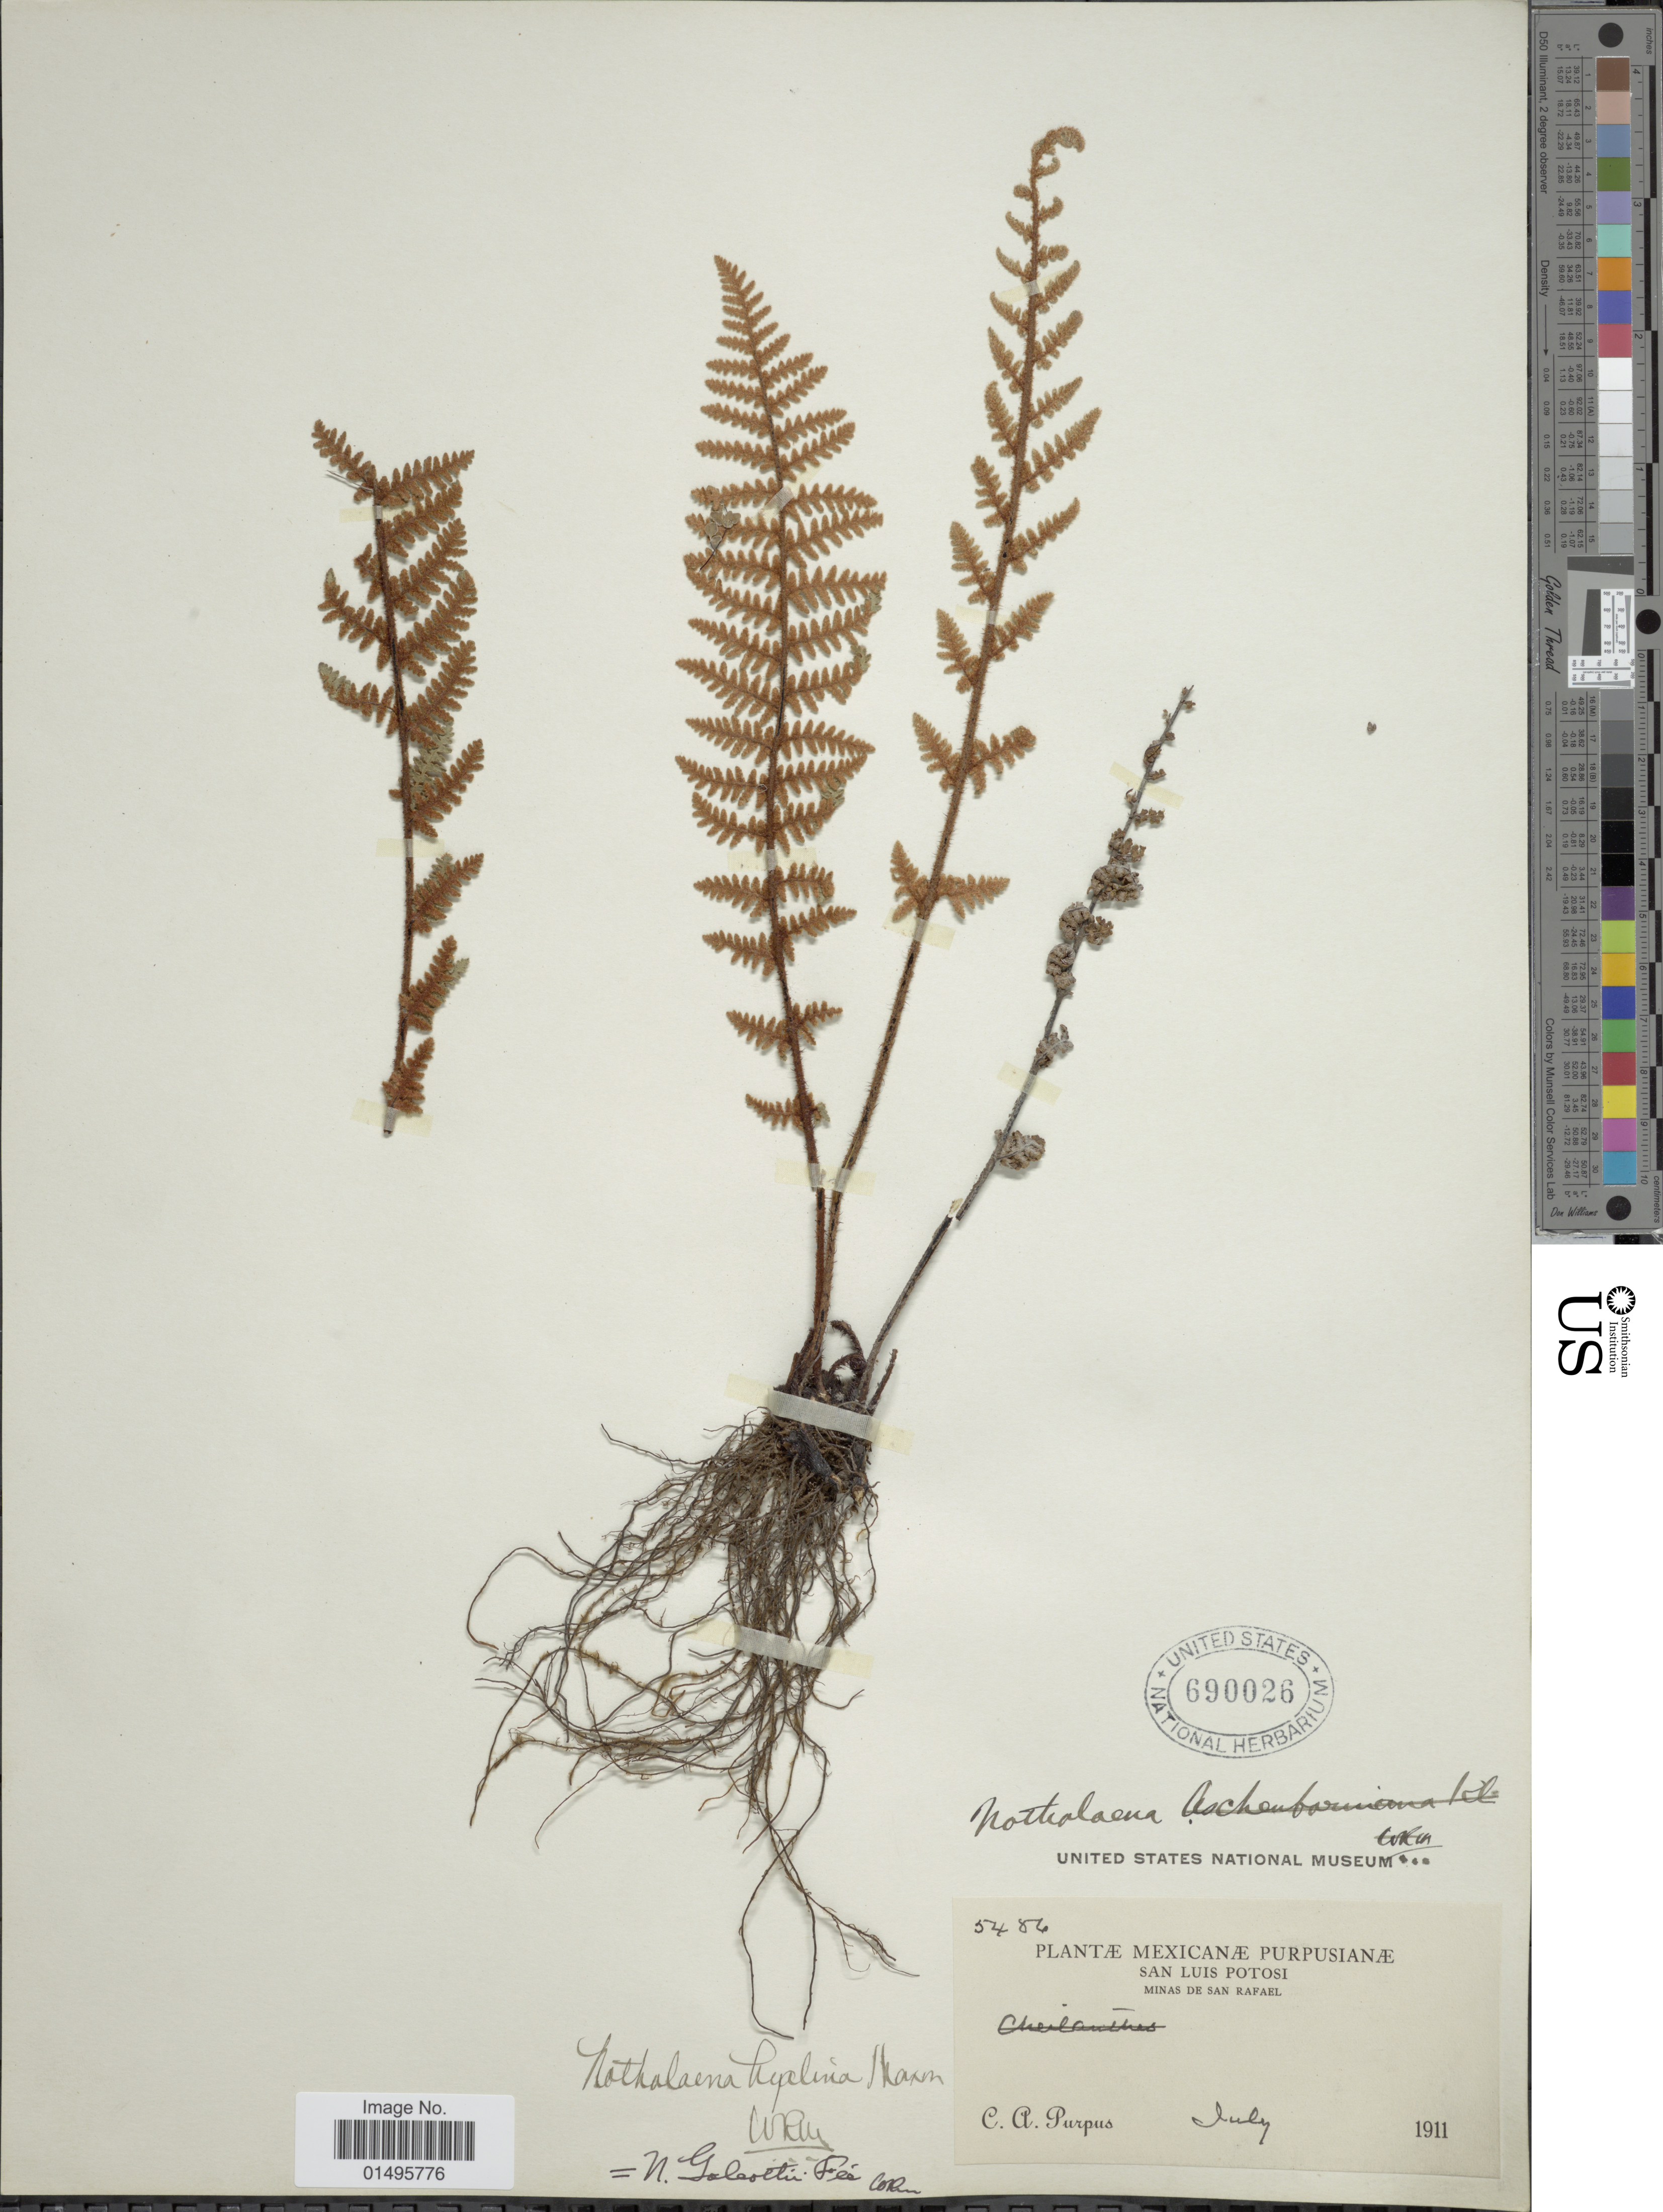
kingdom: Plantae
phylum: Tracheophyta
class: Polypodiopsida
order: Polypodiales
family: Pteridaceae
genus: Notholaena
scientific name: Notholaena galeottii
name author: Fée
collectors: C. A. Purpus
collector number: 5486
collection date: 1911-07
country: Mexico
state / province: San Luis Potosí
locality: Minas de San Rafael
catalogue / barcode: US 690026